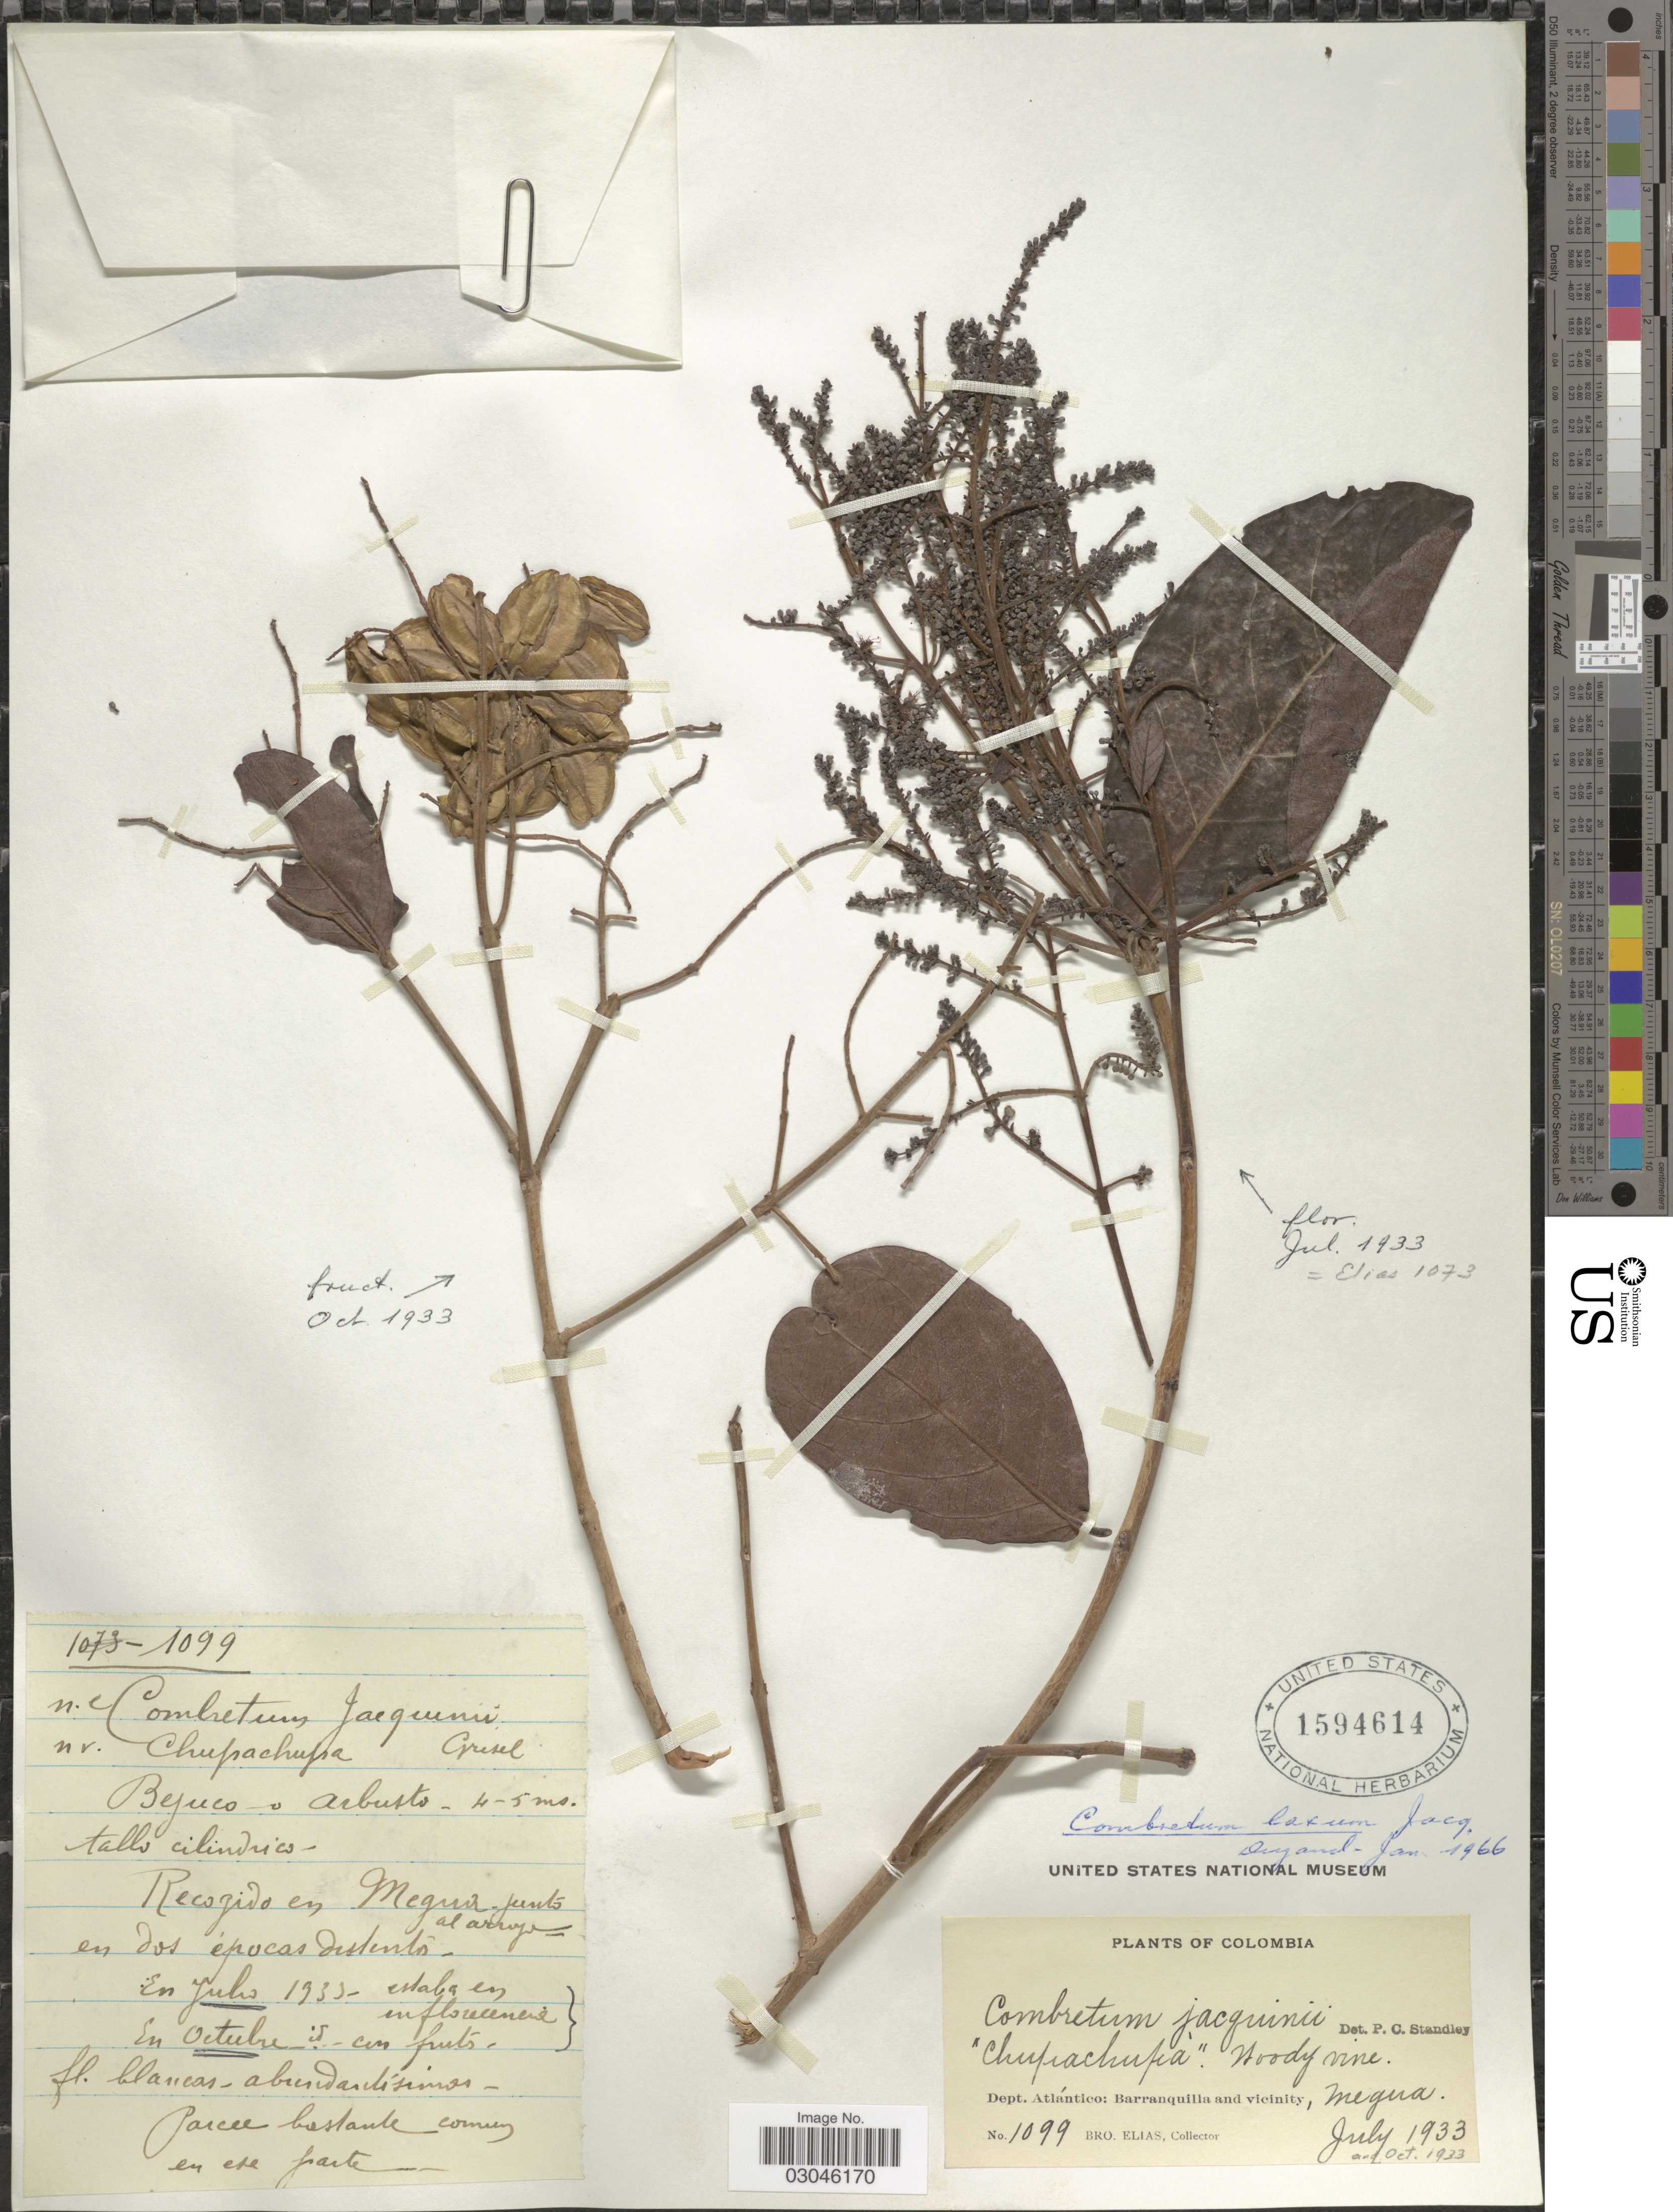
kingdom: Plantae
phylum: Tracheophyta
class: Magnoliopsida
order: Myrtales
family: Combretaceae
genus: Combretum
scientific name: Combretum laxum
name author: Jacq.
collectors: Bro. Elias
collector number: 1099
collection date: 1933-07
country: Colombia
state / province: Atlántico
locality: Dept. Atlántico: Barranquilla and vicinity, Megua.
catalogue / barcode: US 1594614